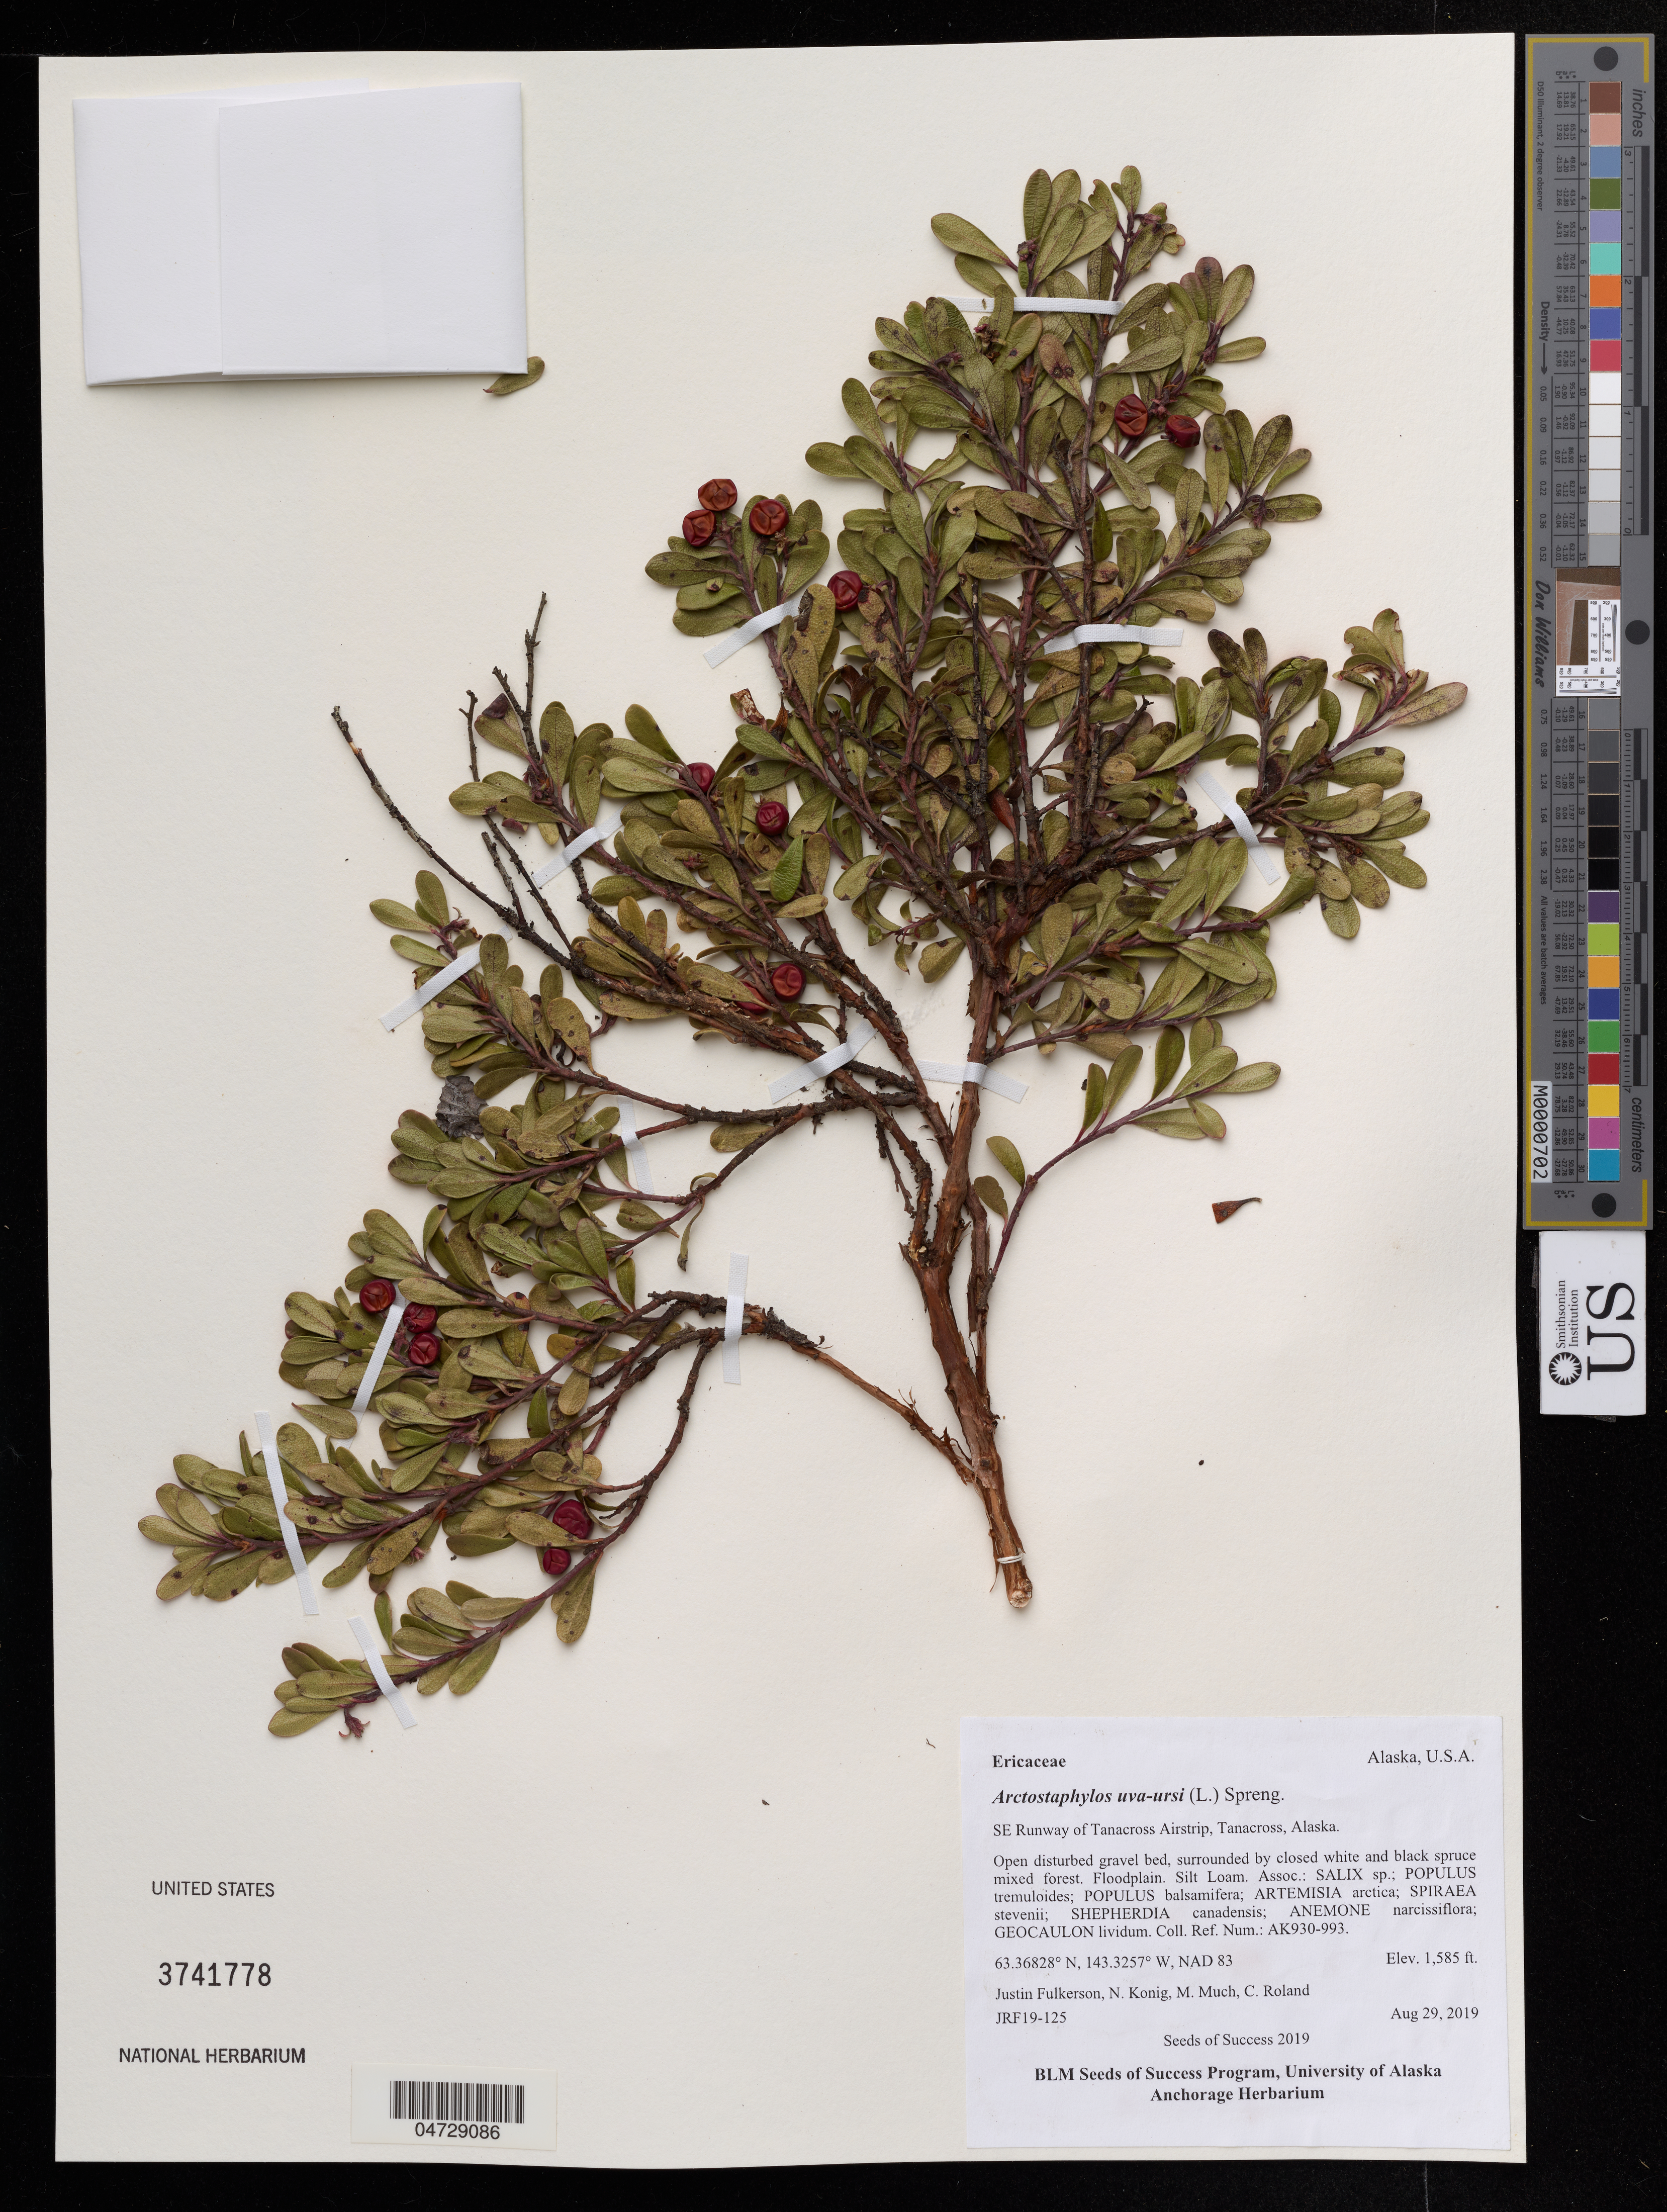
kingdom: Plantae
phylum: Tracheophyta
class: Magnoliopsida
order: Ericales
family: Ericaceae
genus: Arctostaphylos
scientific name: Arctostaphylos uva-ursi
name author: (L.) Spreng.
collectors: J. Fulkerson, N. Konig & C. Roland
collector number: JRF19-125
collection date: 2019-08-29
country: United States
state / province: Alaska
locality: SE Runway of Tanacross Airstrip, Tanacross, Alaska.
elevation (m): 483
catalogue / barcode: US 3741778